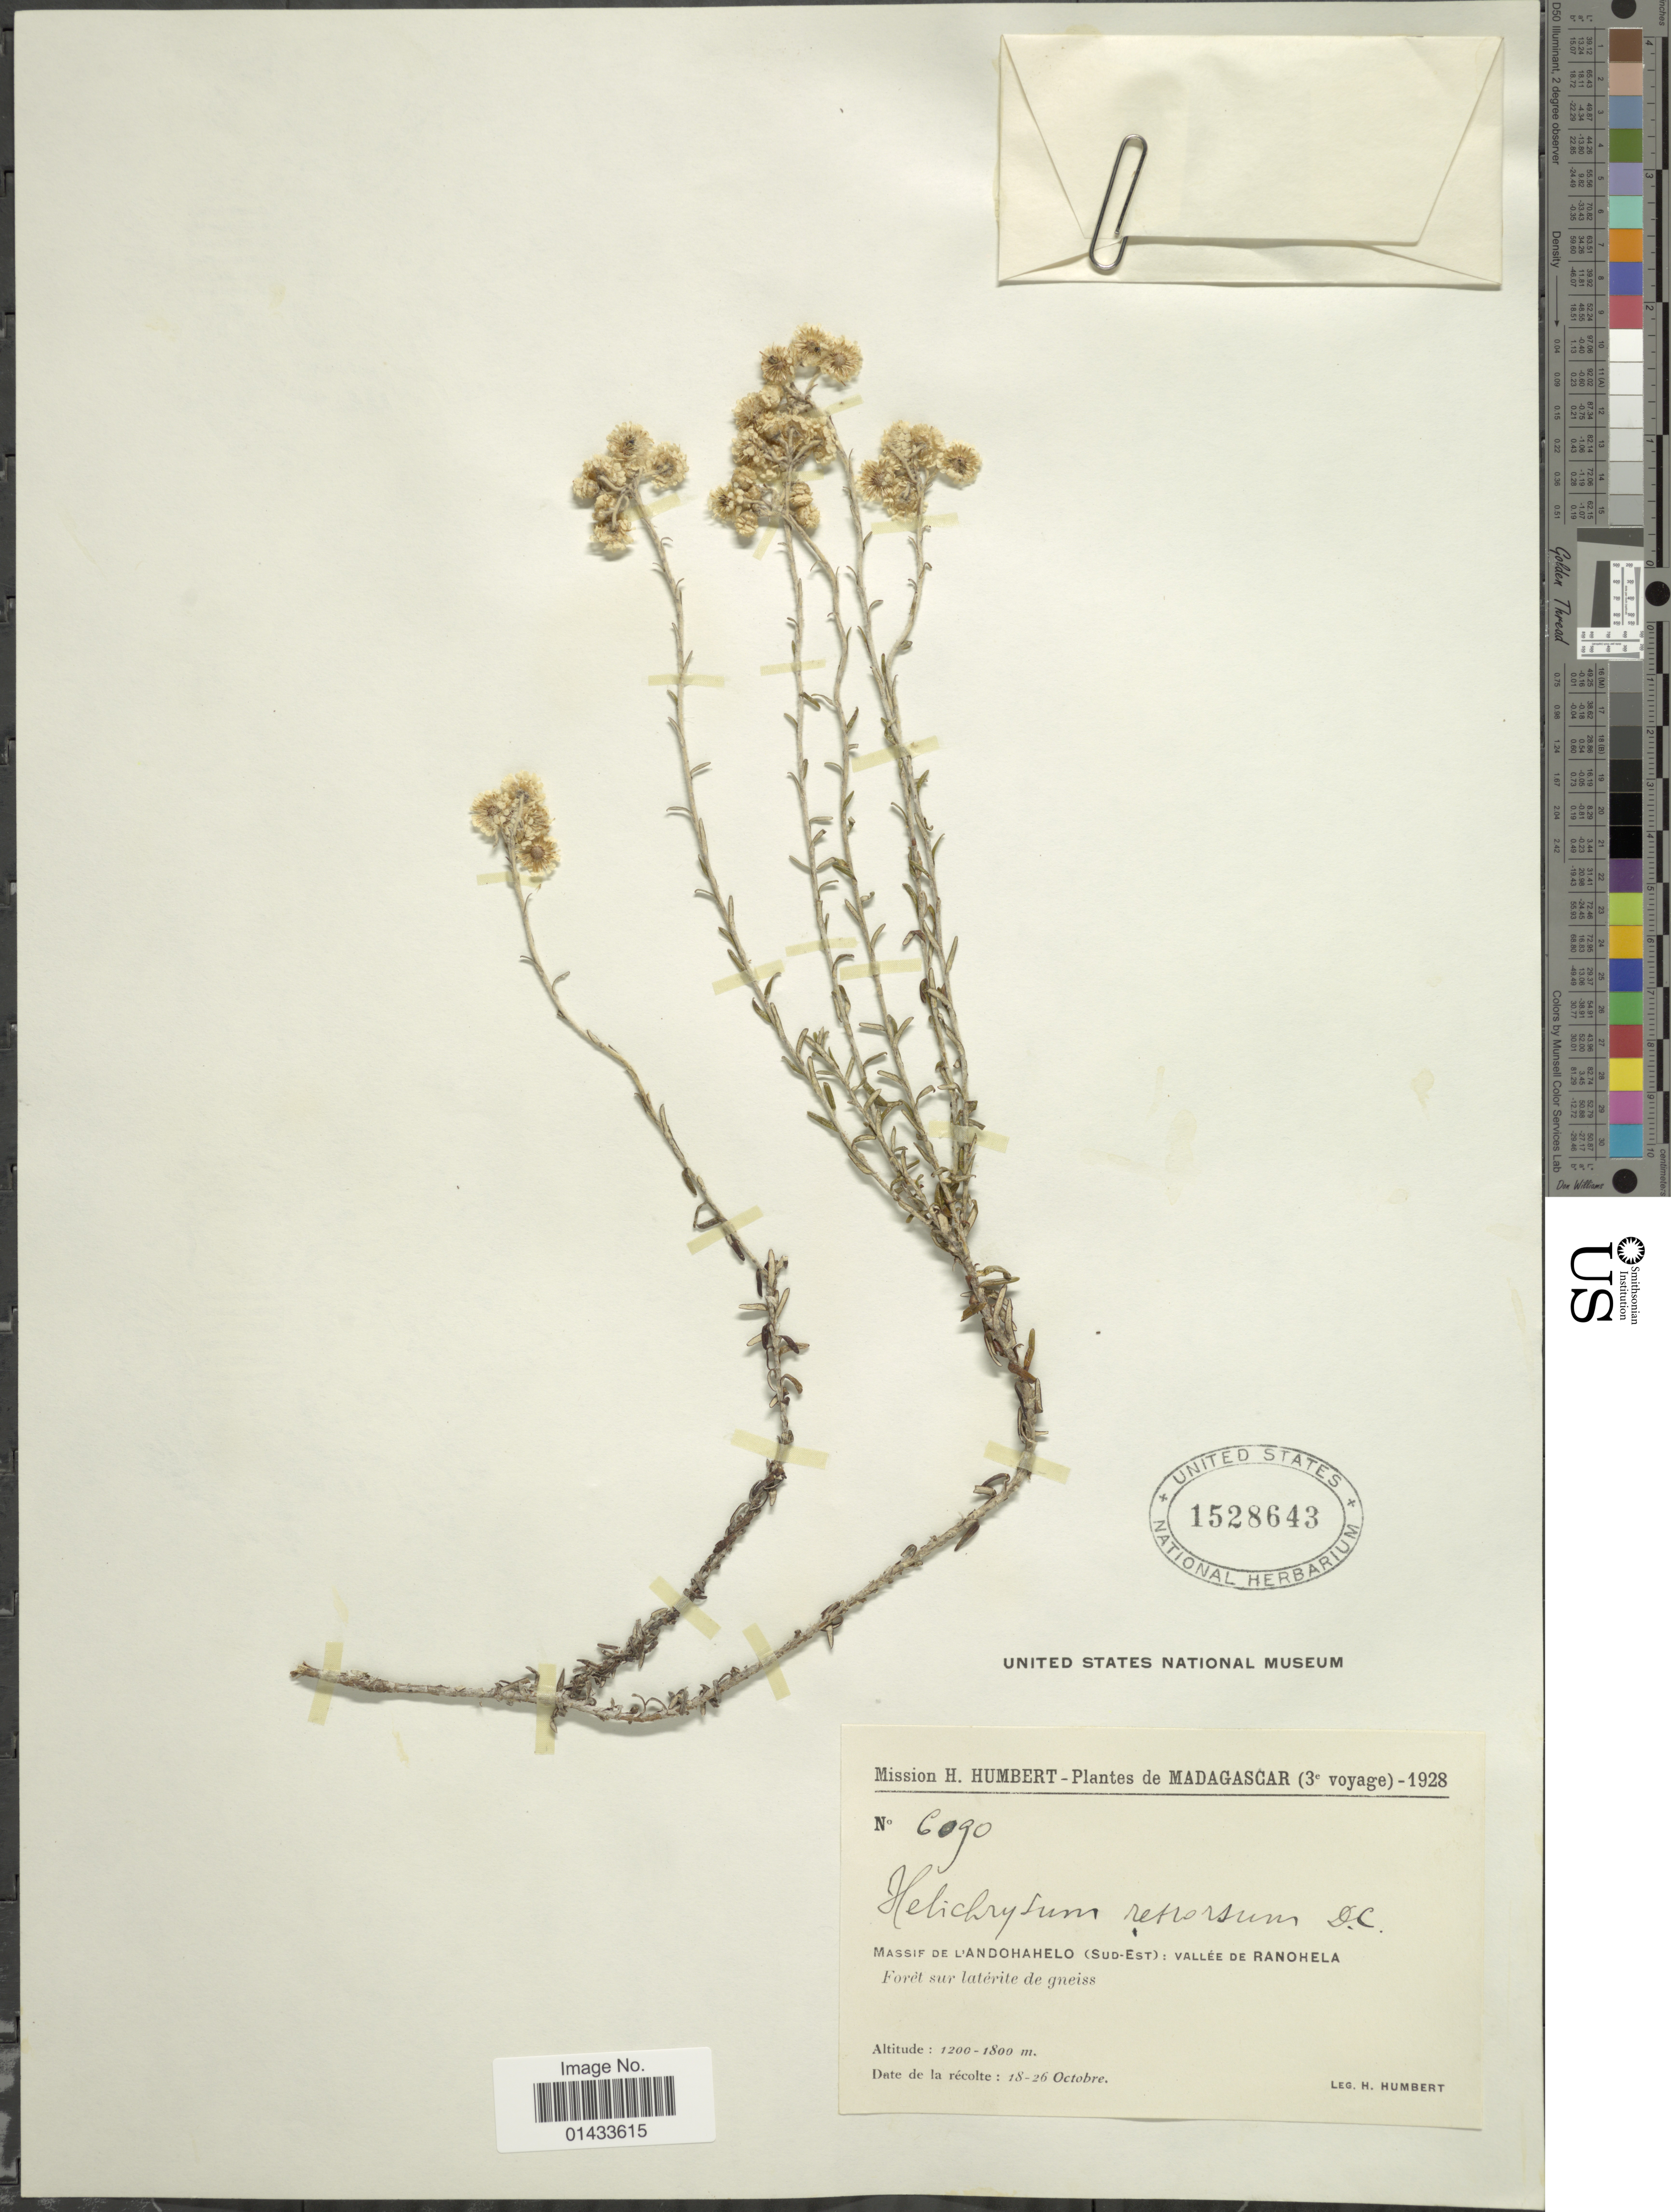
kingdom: Plantae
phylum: Tracheophyta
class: Magnoliopsida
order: Asterales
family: Asteraceae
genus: Helichrysum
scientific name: Helichrysum retrorsum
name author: DC.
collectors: H. Humbert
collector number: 6090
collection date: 1928-10-18/1928-10-26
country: Madagascar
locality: Massif de L'Andohahhelo (Sud-Est): Vallee de Ranohela, Foret sur laterite de gneiss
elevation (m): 1200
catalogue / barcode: US 1528643